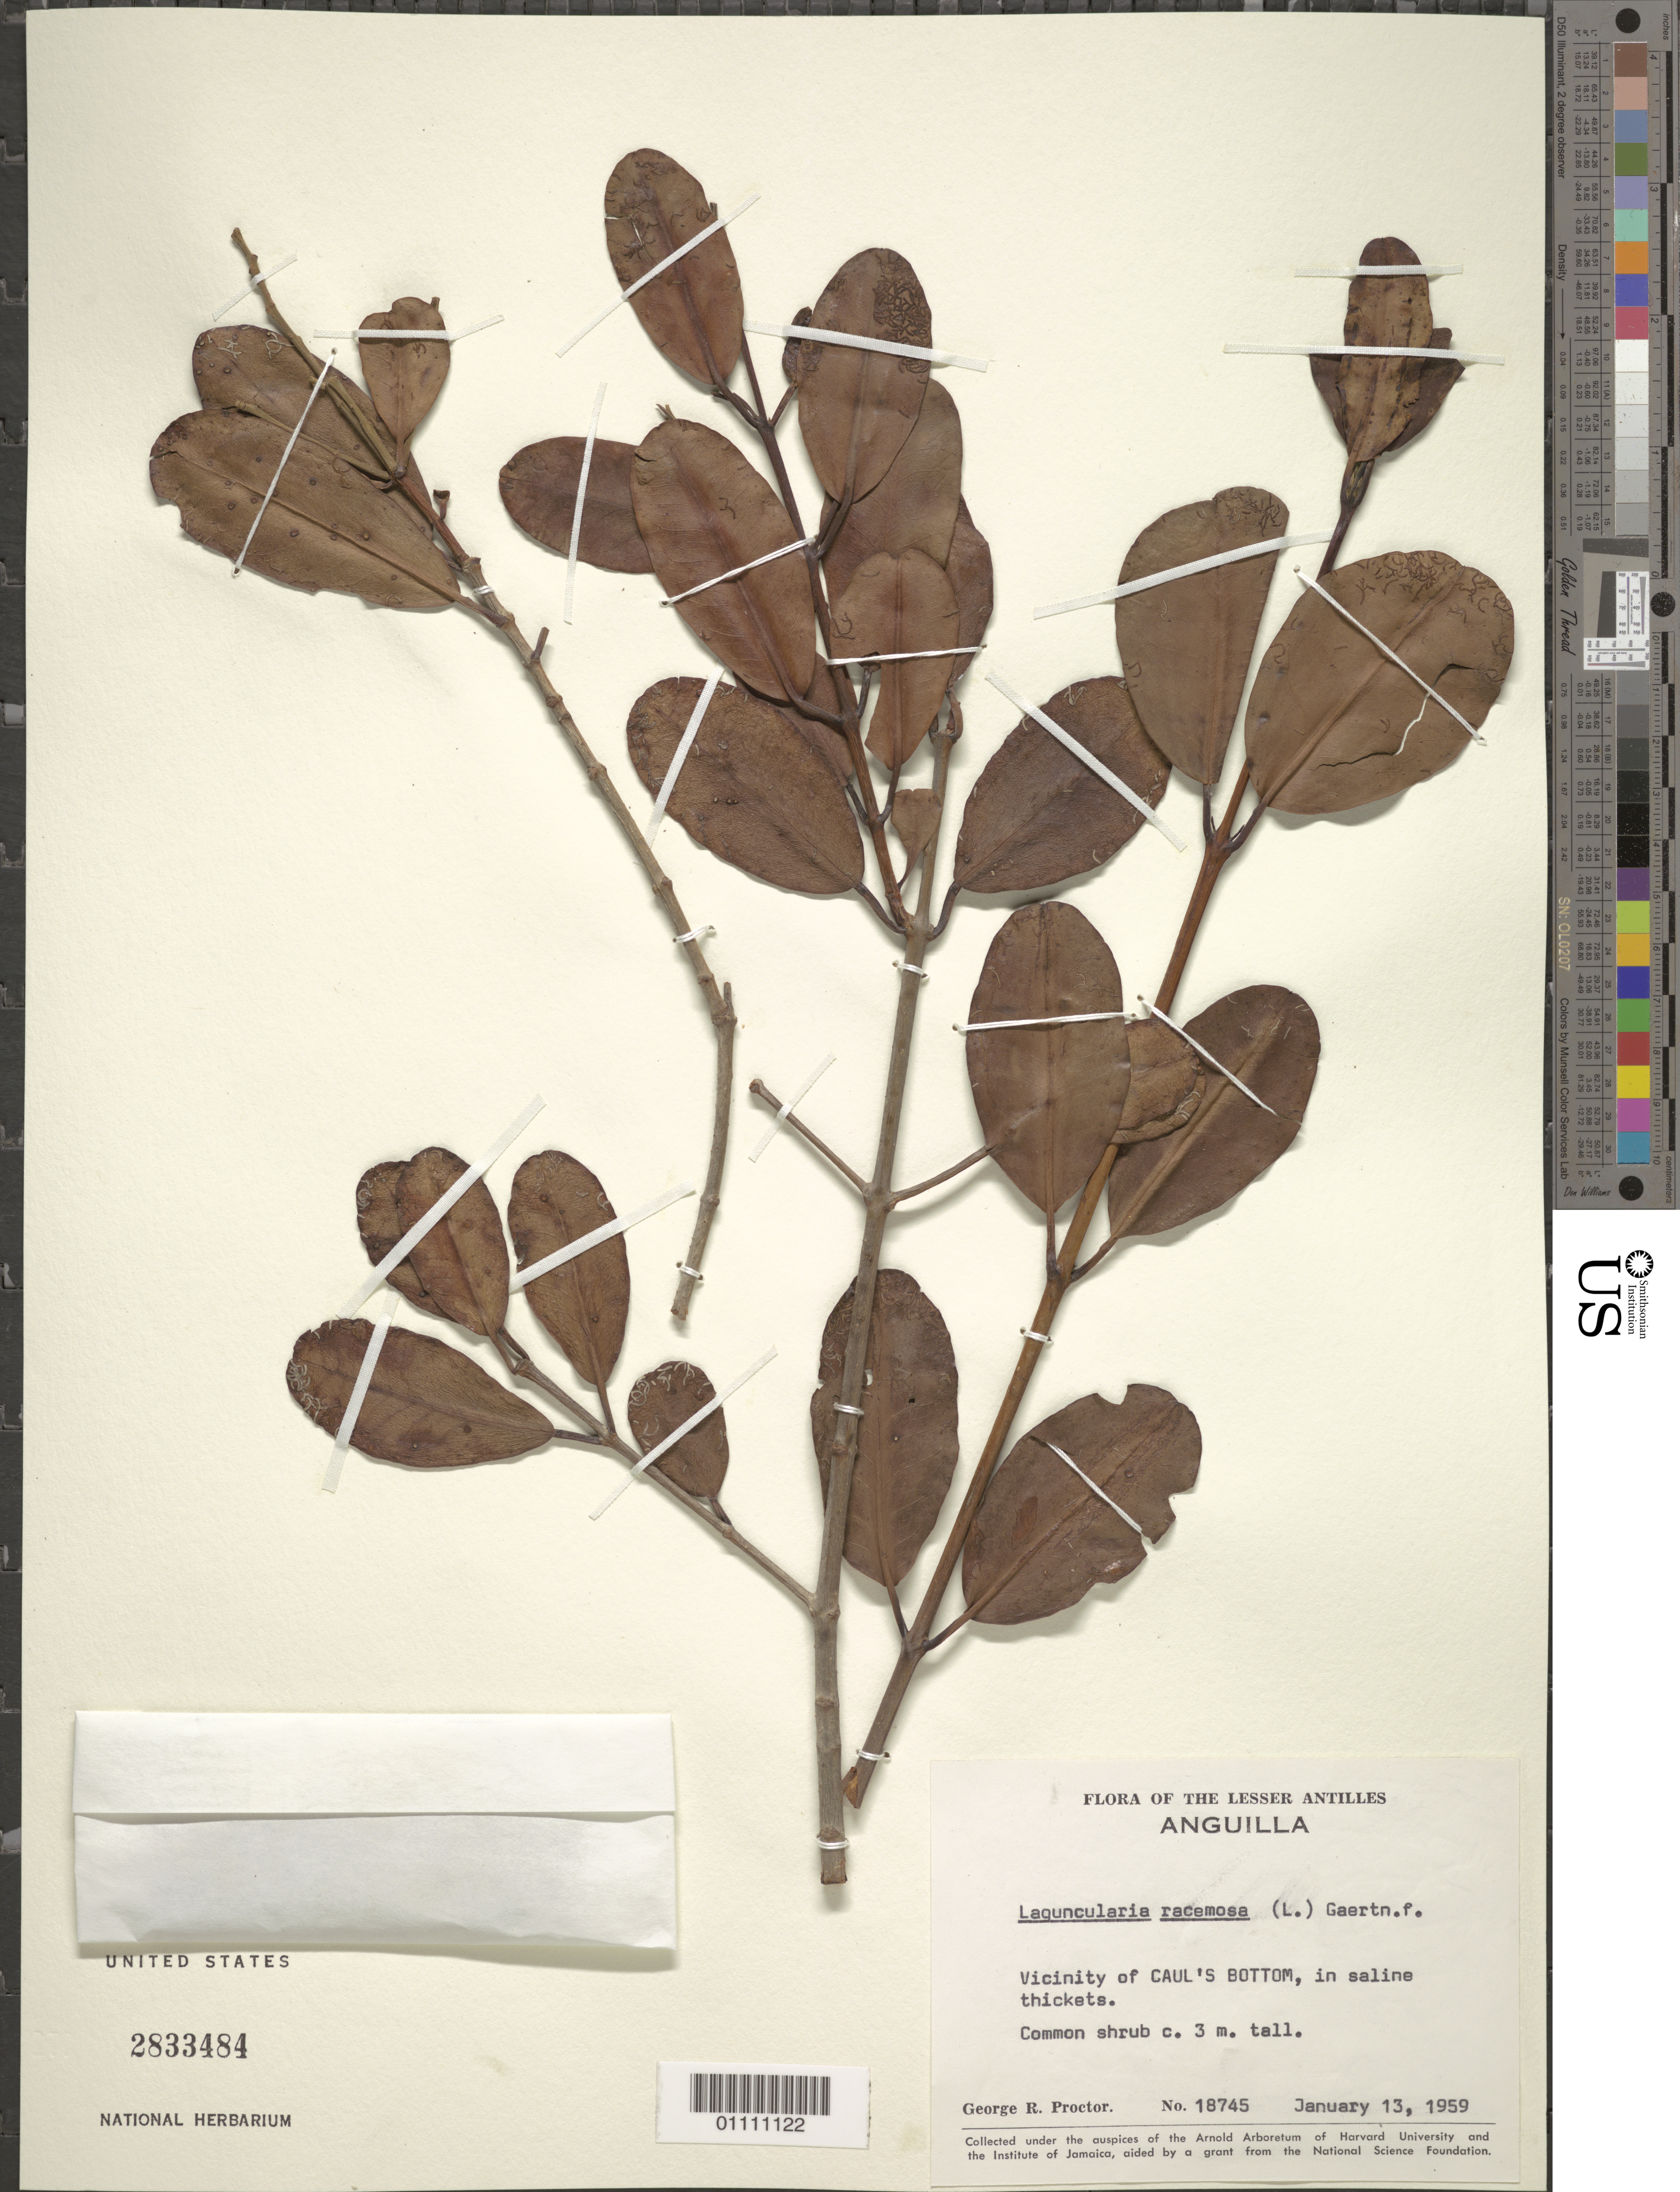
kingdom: Plantae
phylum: Tracheophyta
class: Magnoliopsida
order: Myrtales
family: Combretaceae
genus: Laguncularia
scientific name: Laguncularia racemosa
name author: (L.) C.F. Gaertn.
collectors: G. R. Proctor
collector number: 18745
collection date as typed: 13 Jan 1959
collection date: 1959-01-13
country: Anguilla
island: Anguilla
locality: Vicinity of Caul's Bottom, in saline thickets.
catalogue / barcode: US 2833484